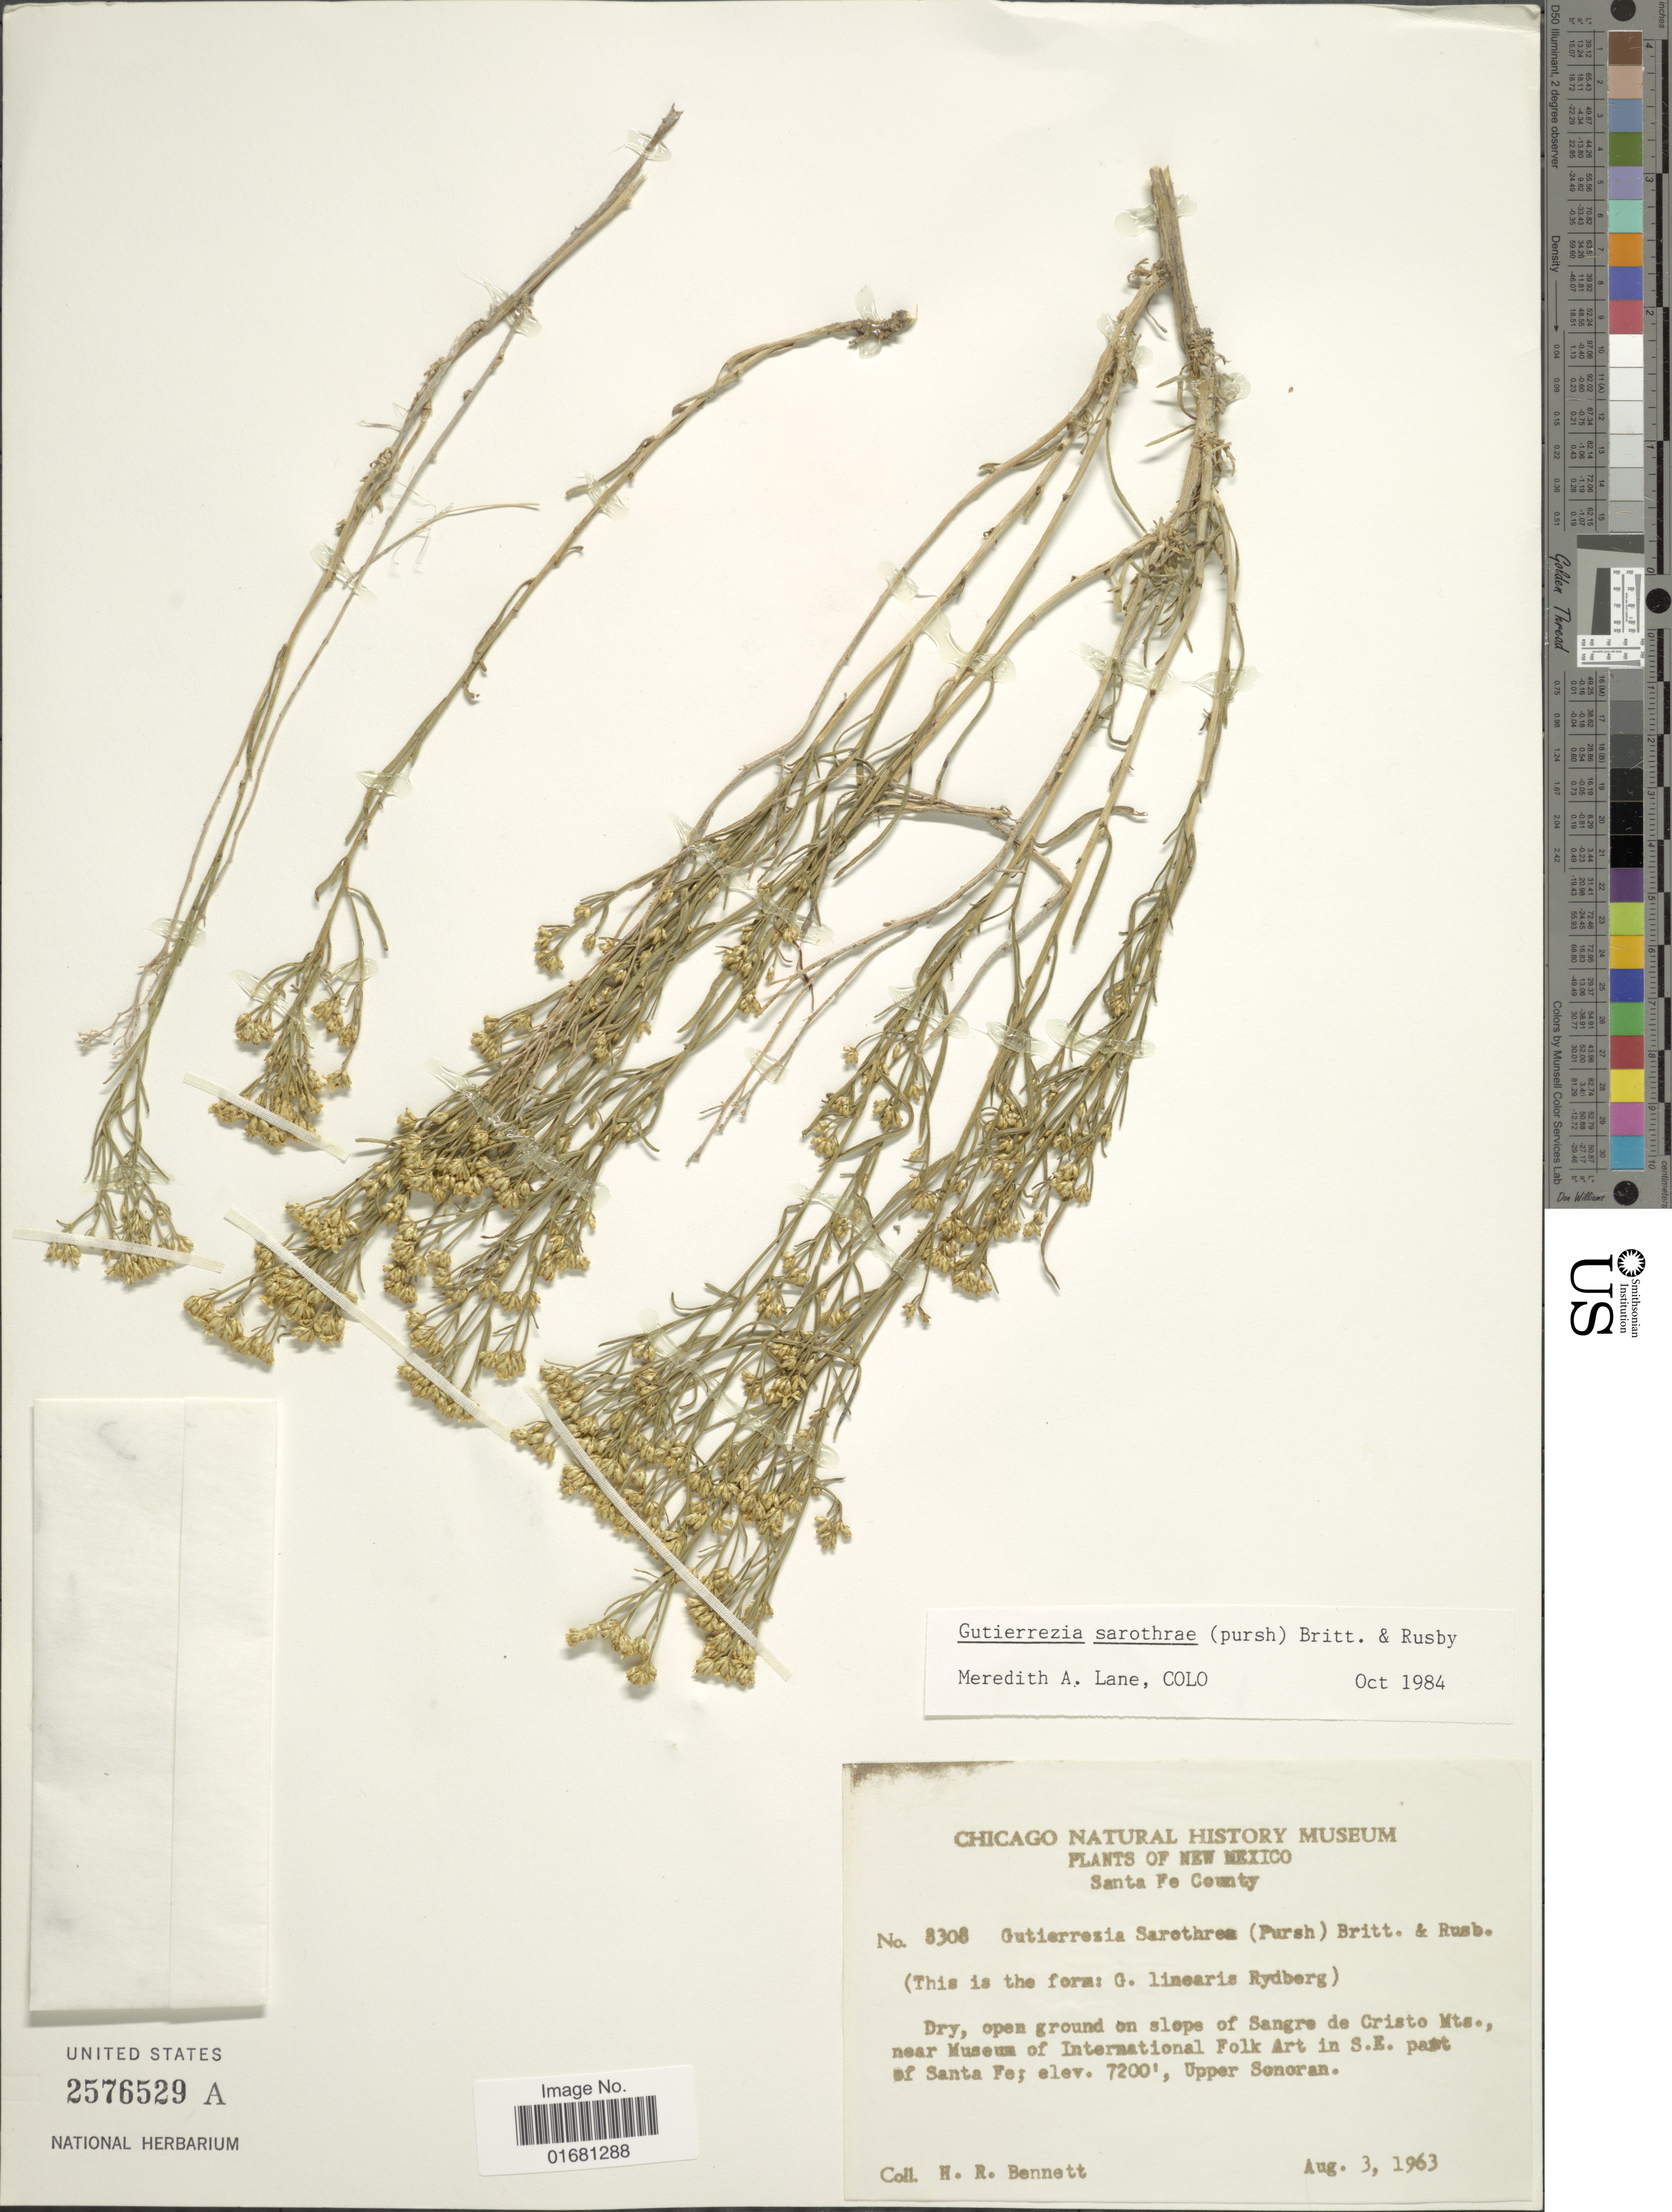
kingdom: Plantae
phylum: Tracheophyta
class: Magnoliopsida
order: Asterales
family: Asteraceae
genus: Gutierrezia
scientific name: Gutierrezia sarothrae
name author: (Pursh) Britton & Rusby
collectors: H. R. Bennett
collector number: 8308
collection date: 1963-08-03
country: United States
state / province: New Mexico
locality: New Mexico. Santa Fe County. Dry open ground on slope of Sangre de Cristo Mts. near Museum of International Folk Art in S.E. part of Santa Fe.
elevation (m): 2195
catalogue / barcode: US 2576529A